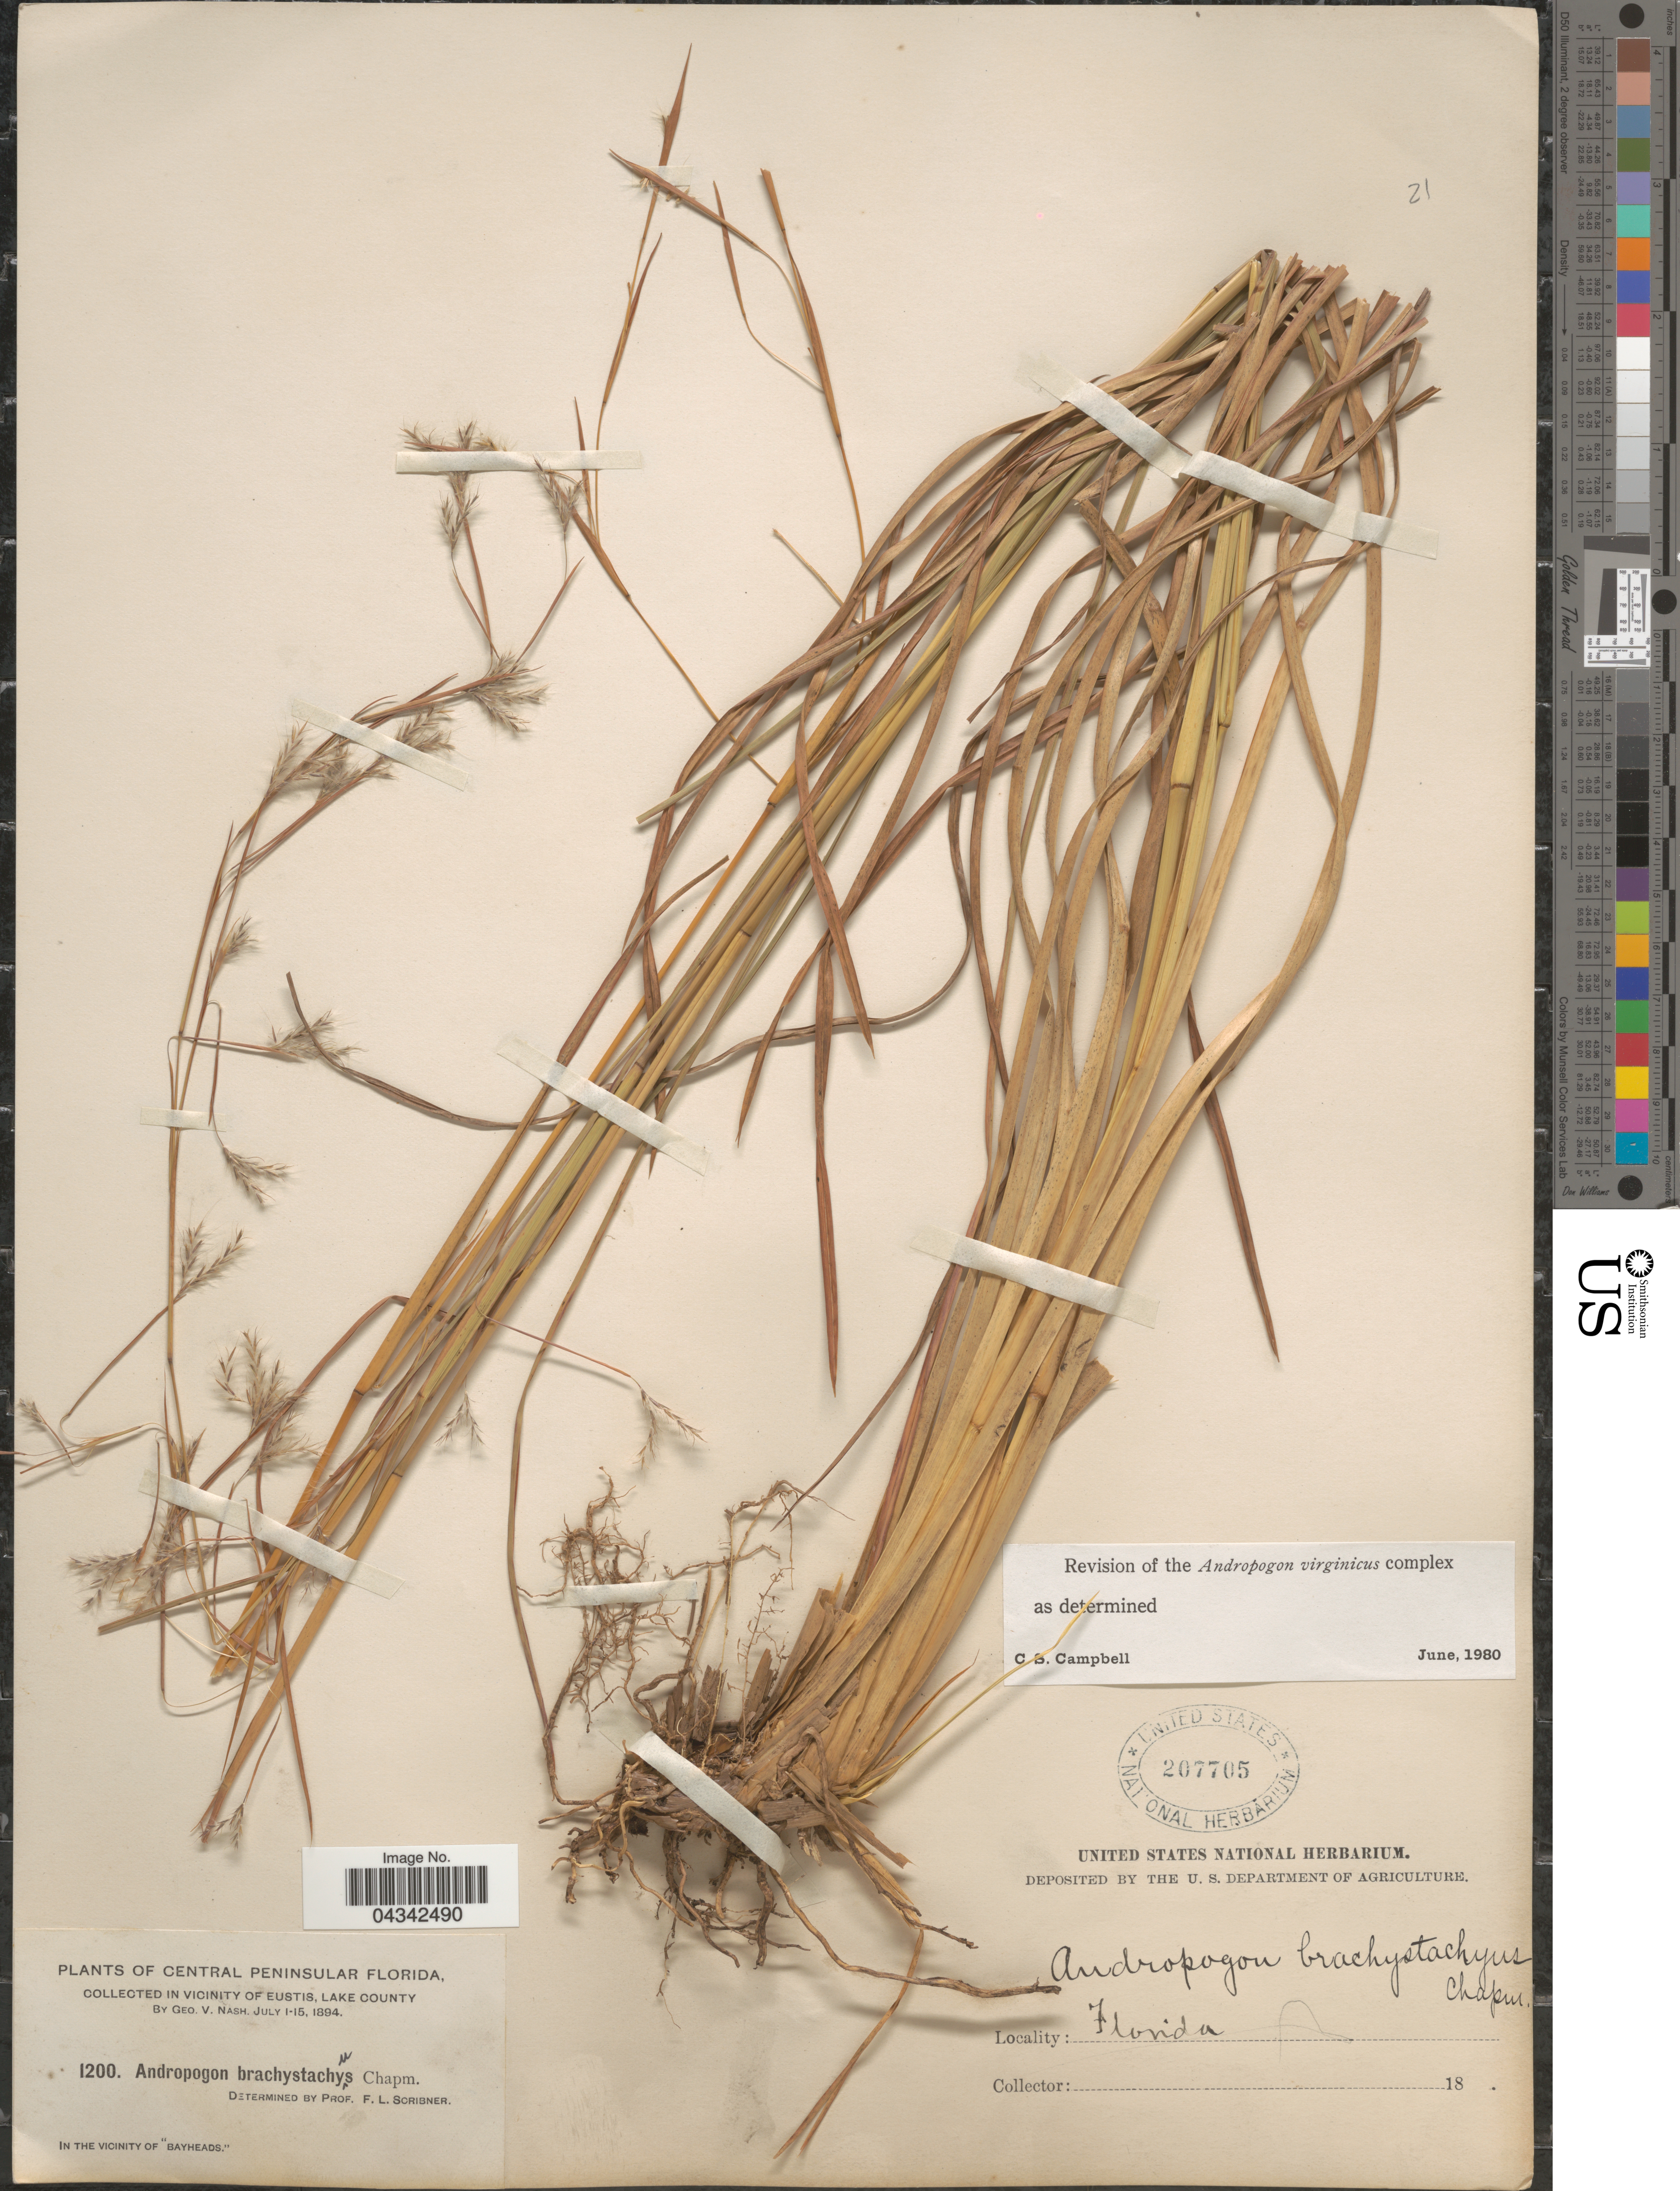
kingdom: Plantae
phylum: Tracheophyta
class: Liliopsida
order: Poales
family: Poaceae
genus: Andropogon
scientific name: Andropogon brachystachyus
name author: Chapm.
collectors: G. V. Nash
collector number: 1200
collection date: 1894-07-01/1894-07-15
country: United States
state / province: Florida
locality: Central Peninsular Florida, in vicinity of Eustis, Lake County. In the vicinity of "Bayheads.".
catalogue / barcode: US 207705